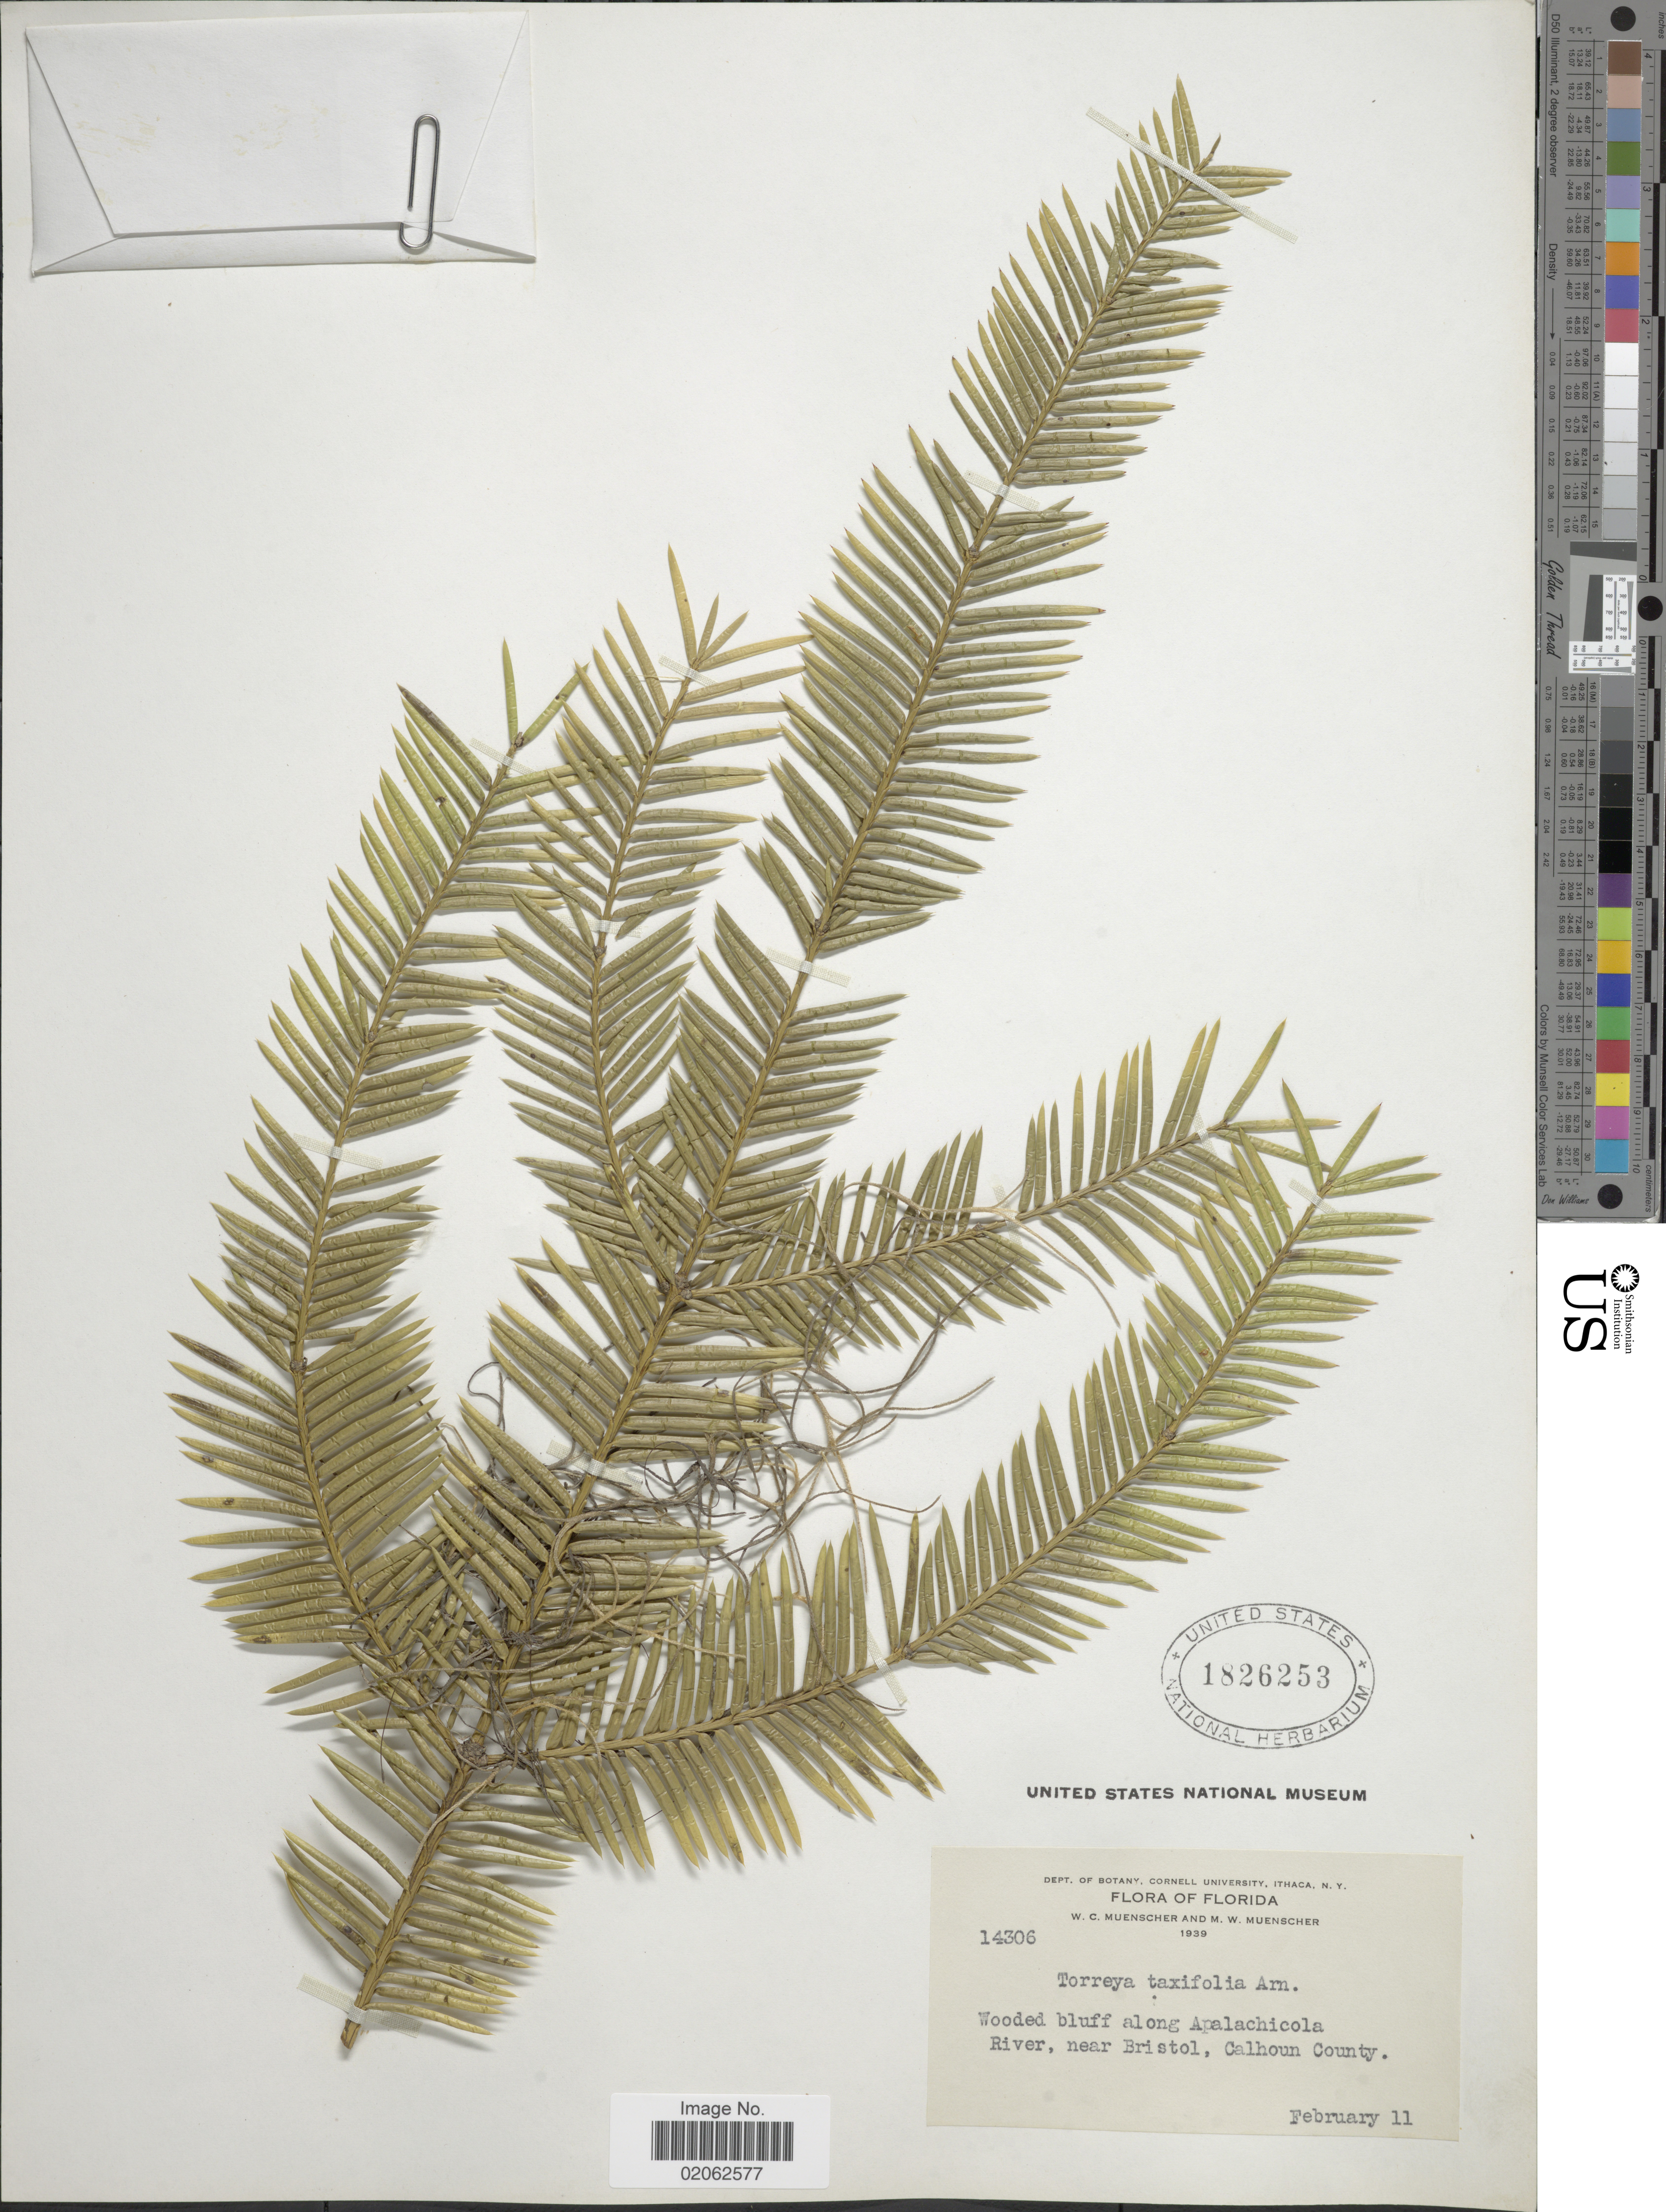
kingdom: Plantae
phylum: Tracheophyta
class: Pinopsida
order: Pinales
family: Taxaceae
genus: Torreya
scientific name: Torreya taxifolia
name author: Arn.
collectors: W. Muenscher & M. Muenscher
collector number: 14306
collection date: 1939-02-11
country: United States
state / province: Florida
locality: Wooded bluff along Apalachicola River, near Bristol, Calhoun County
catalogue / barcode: US 1826253